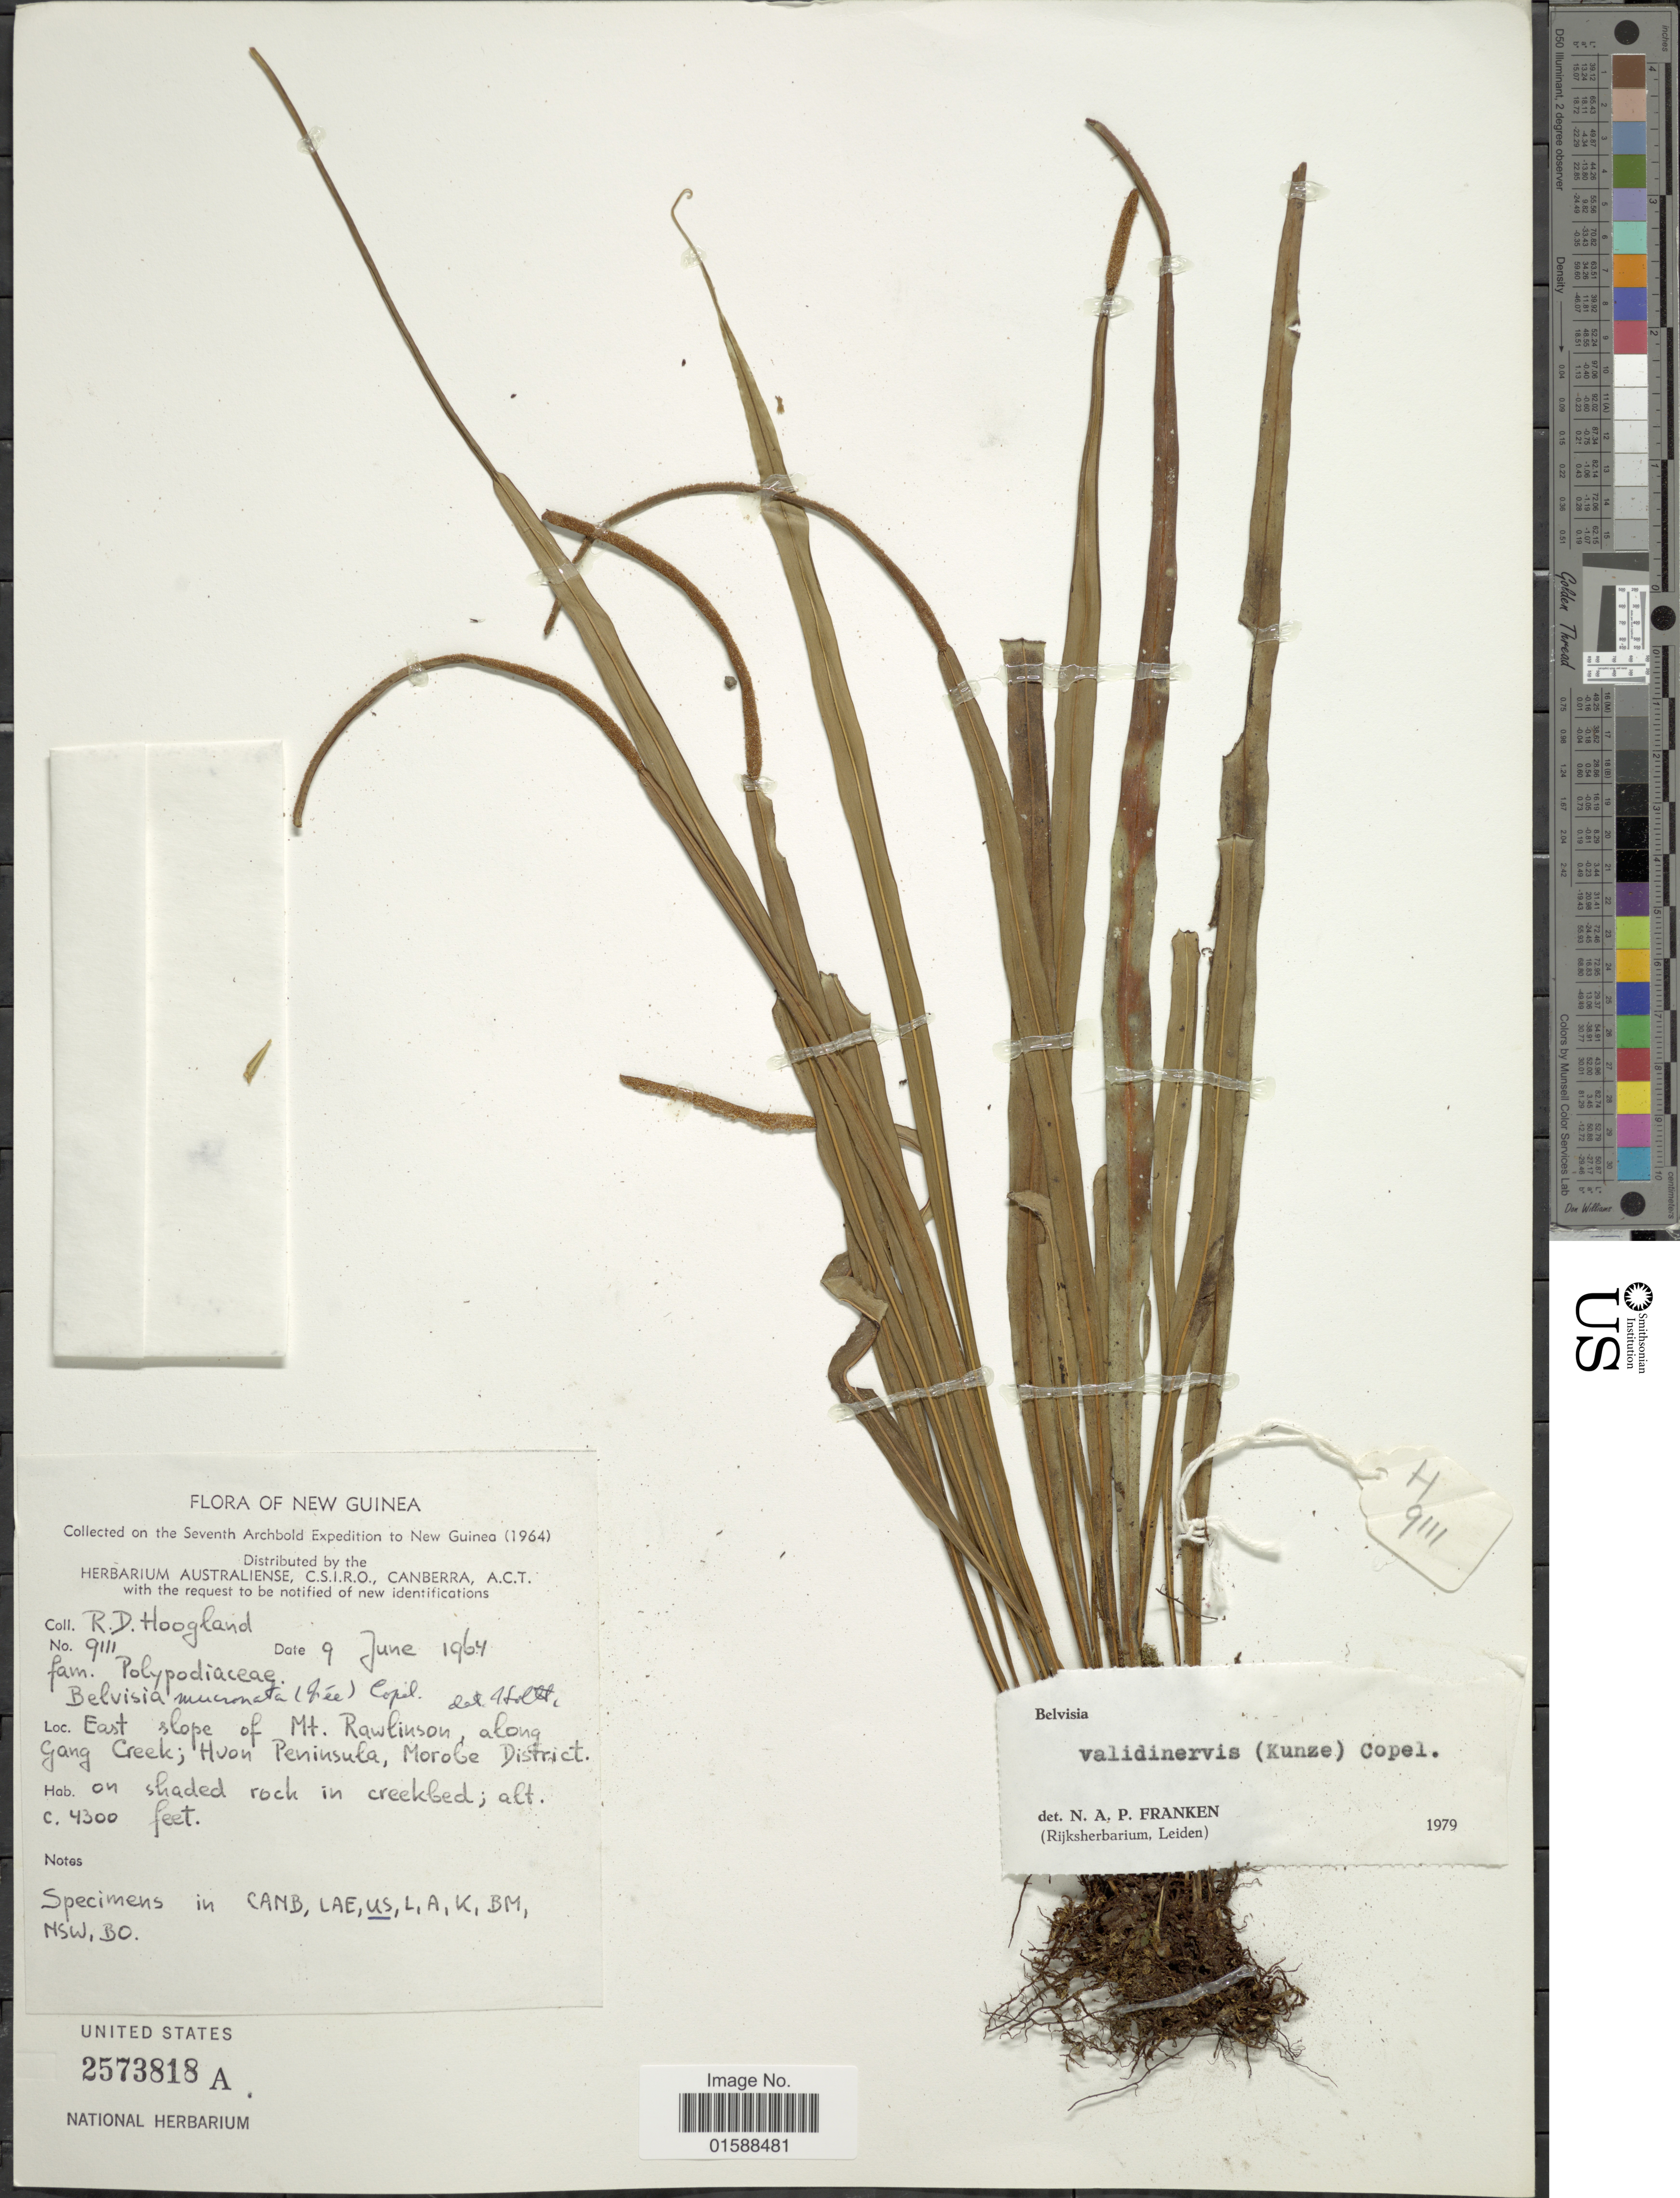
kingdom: Plantae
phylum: Tracheophyta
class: Polypodiopsida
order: Polypodiales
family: Polypodiaceae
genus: Lepisorus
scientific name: Lepisorus validinervis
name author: (Kunze) Li S. Wang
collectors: R. D. Hoogland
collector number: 9111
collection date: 1964-06-09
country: Papua New Guinea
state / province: Morobe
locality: New Guinea. East slope of Mt. Rawlinson, along Gang Creek; Huon Peninsula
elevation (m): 1311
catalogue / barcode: US 2573818A